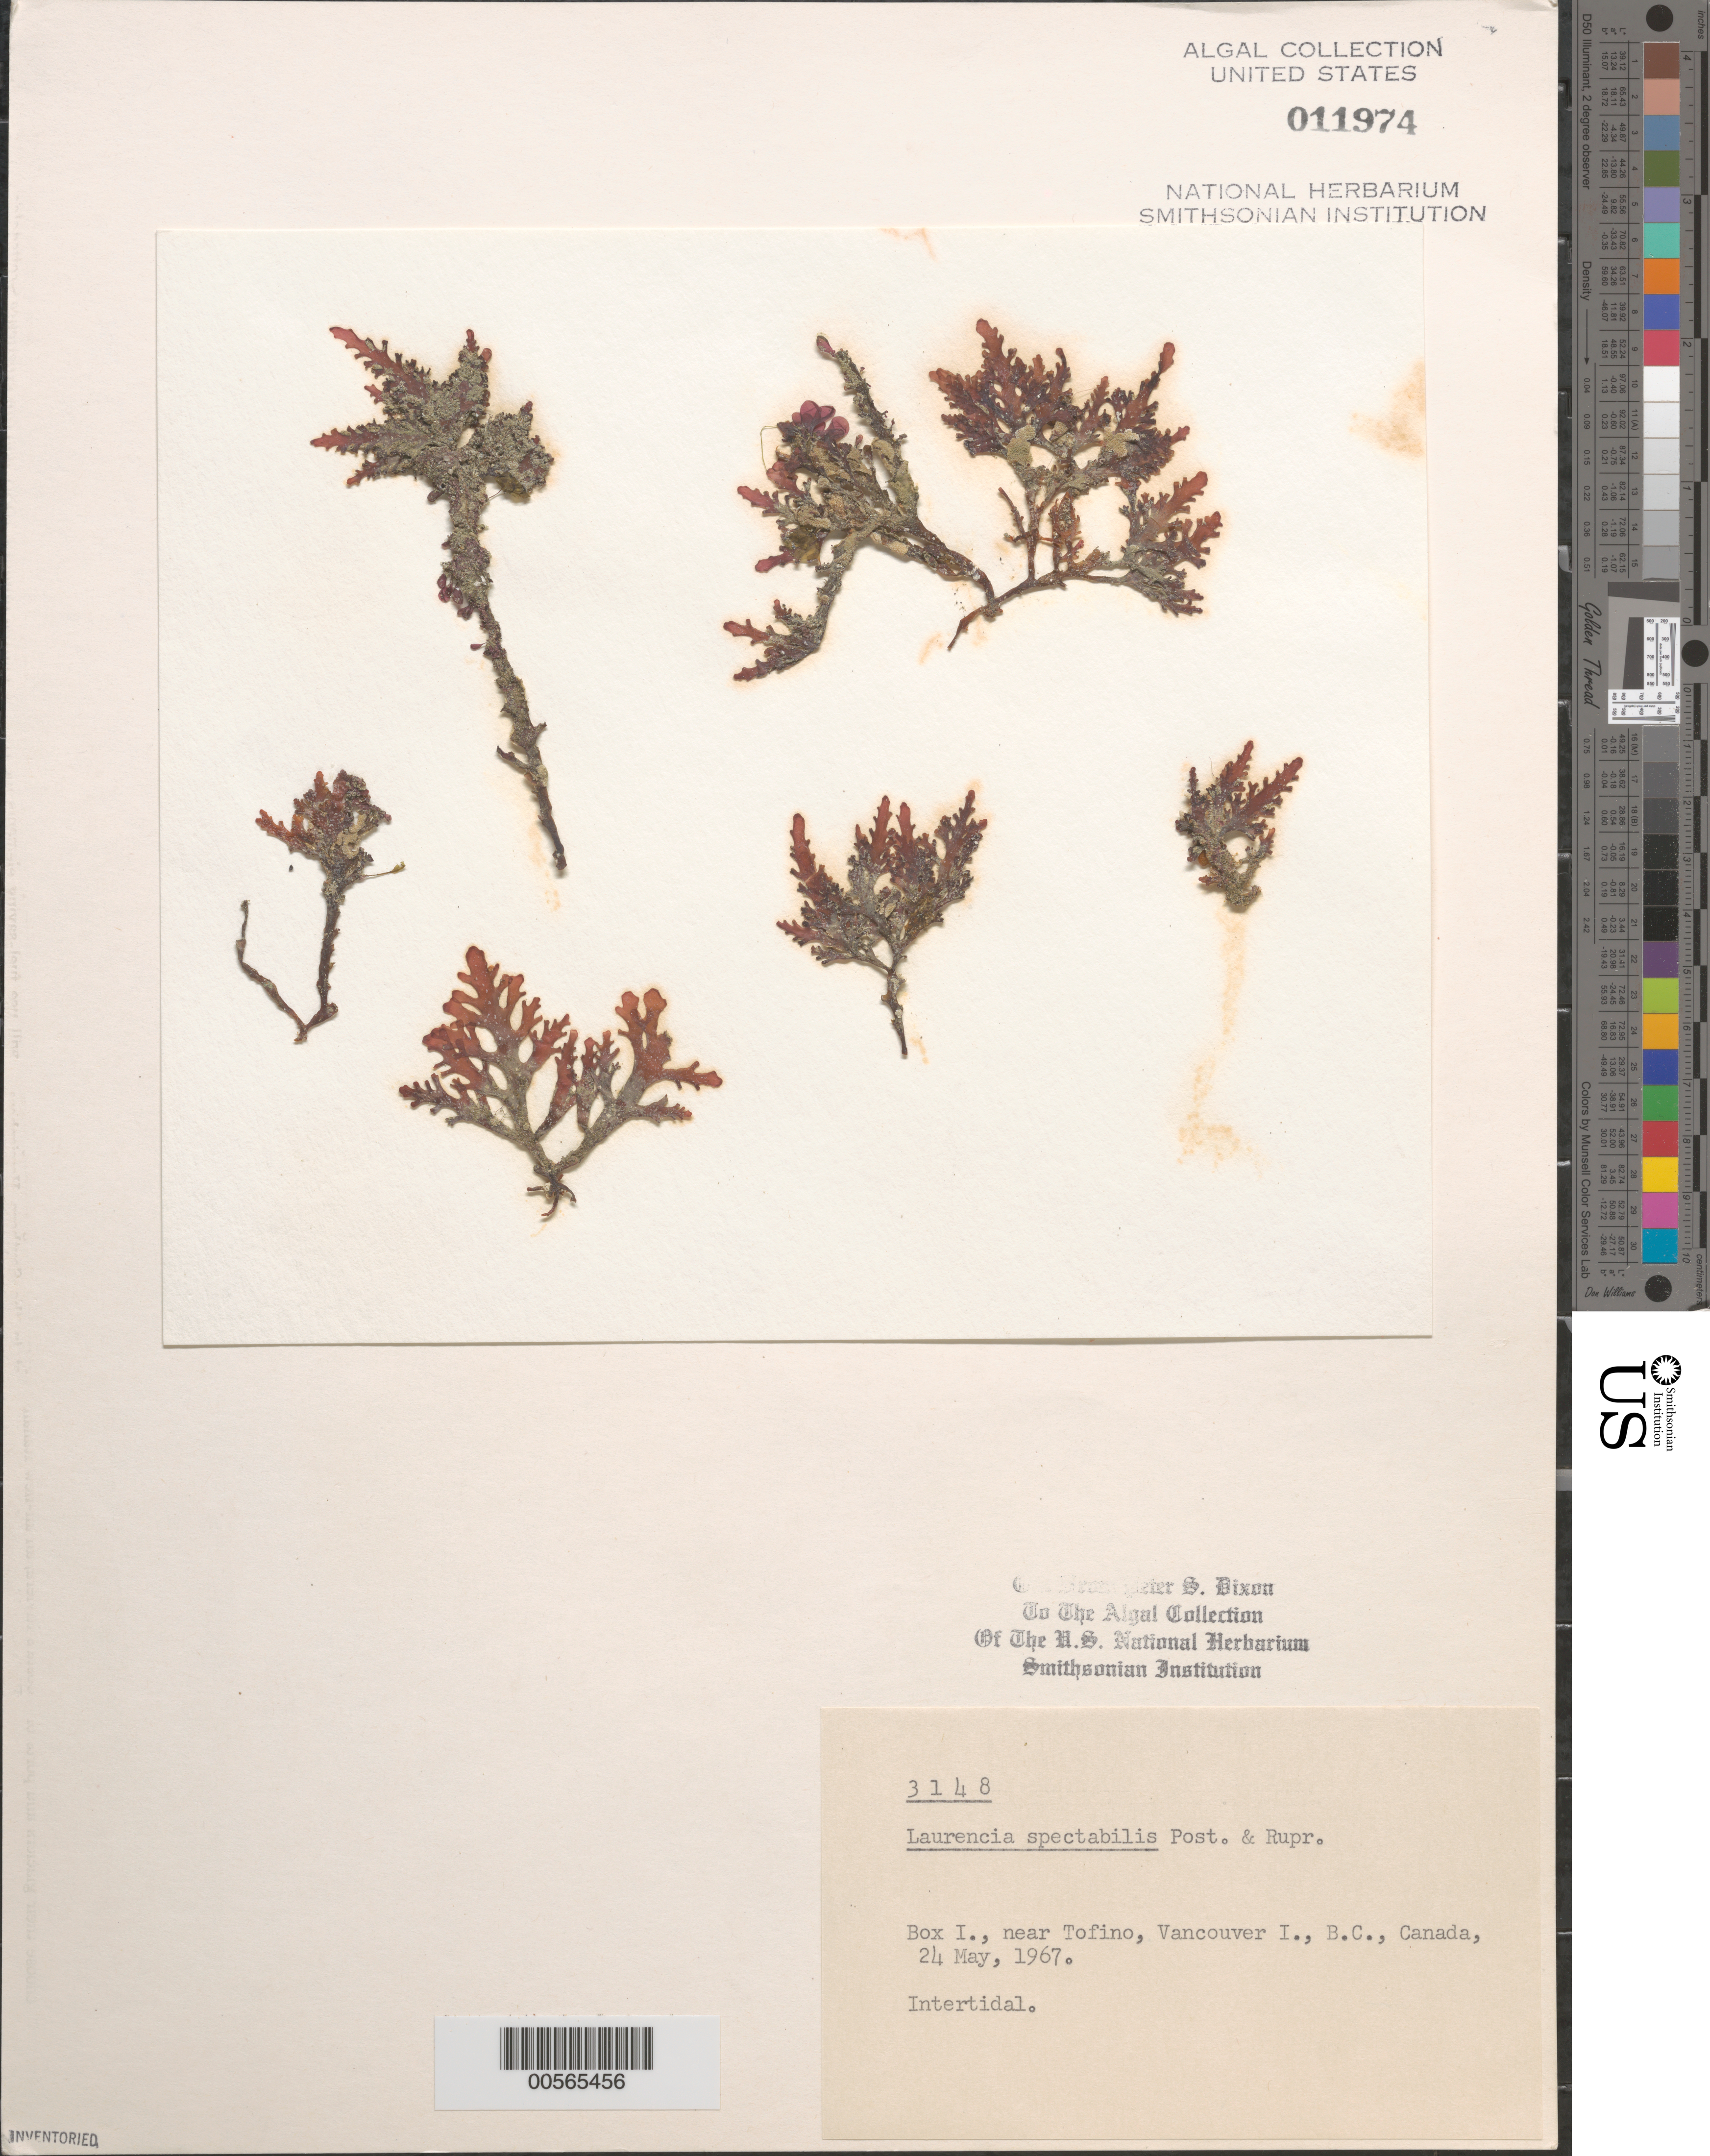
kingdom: Plantae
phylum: Rhodophyta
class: Florideophyceae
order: Ceramiales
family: Rhodomelaceae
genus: Osmundea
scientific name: Osmundea spectabilis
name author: (Postels & Rupr.) K.W. Nam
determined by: Algae name updating Project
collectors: P. S. Dixon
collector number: PSD 3148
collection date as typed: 24 May 1967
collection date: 1967-05-24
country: Canada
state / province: British Columbia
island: Box Island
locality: Near Tofino, Vancouver Island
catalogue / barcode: US 11974